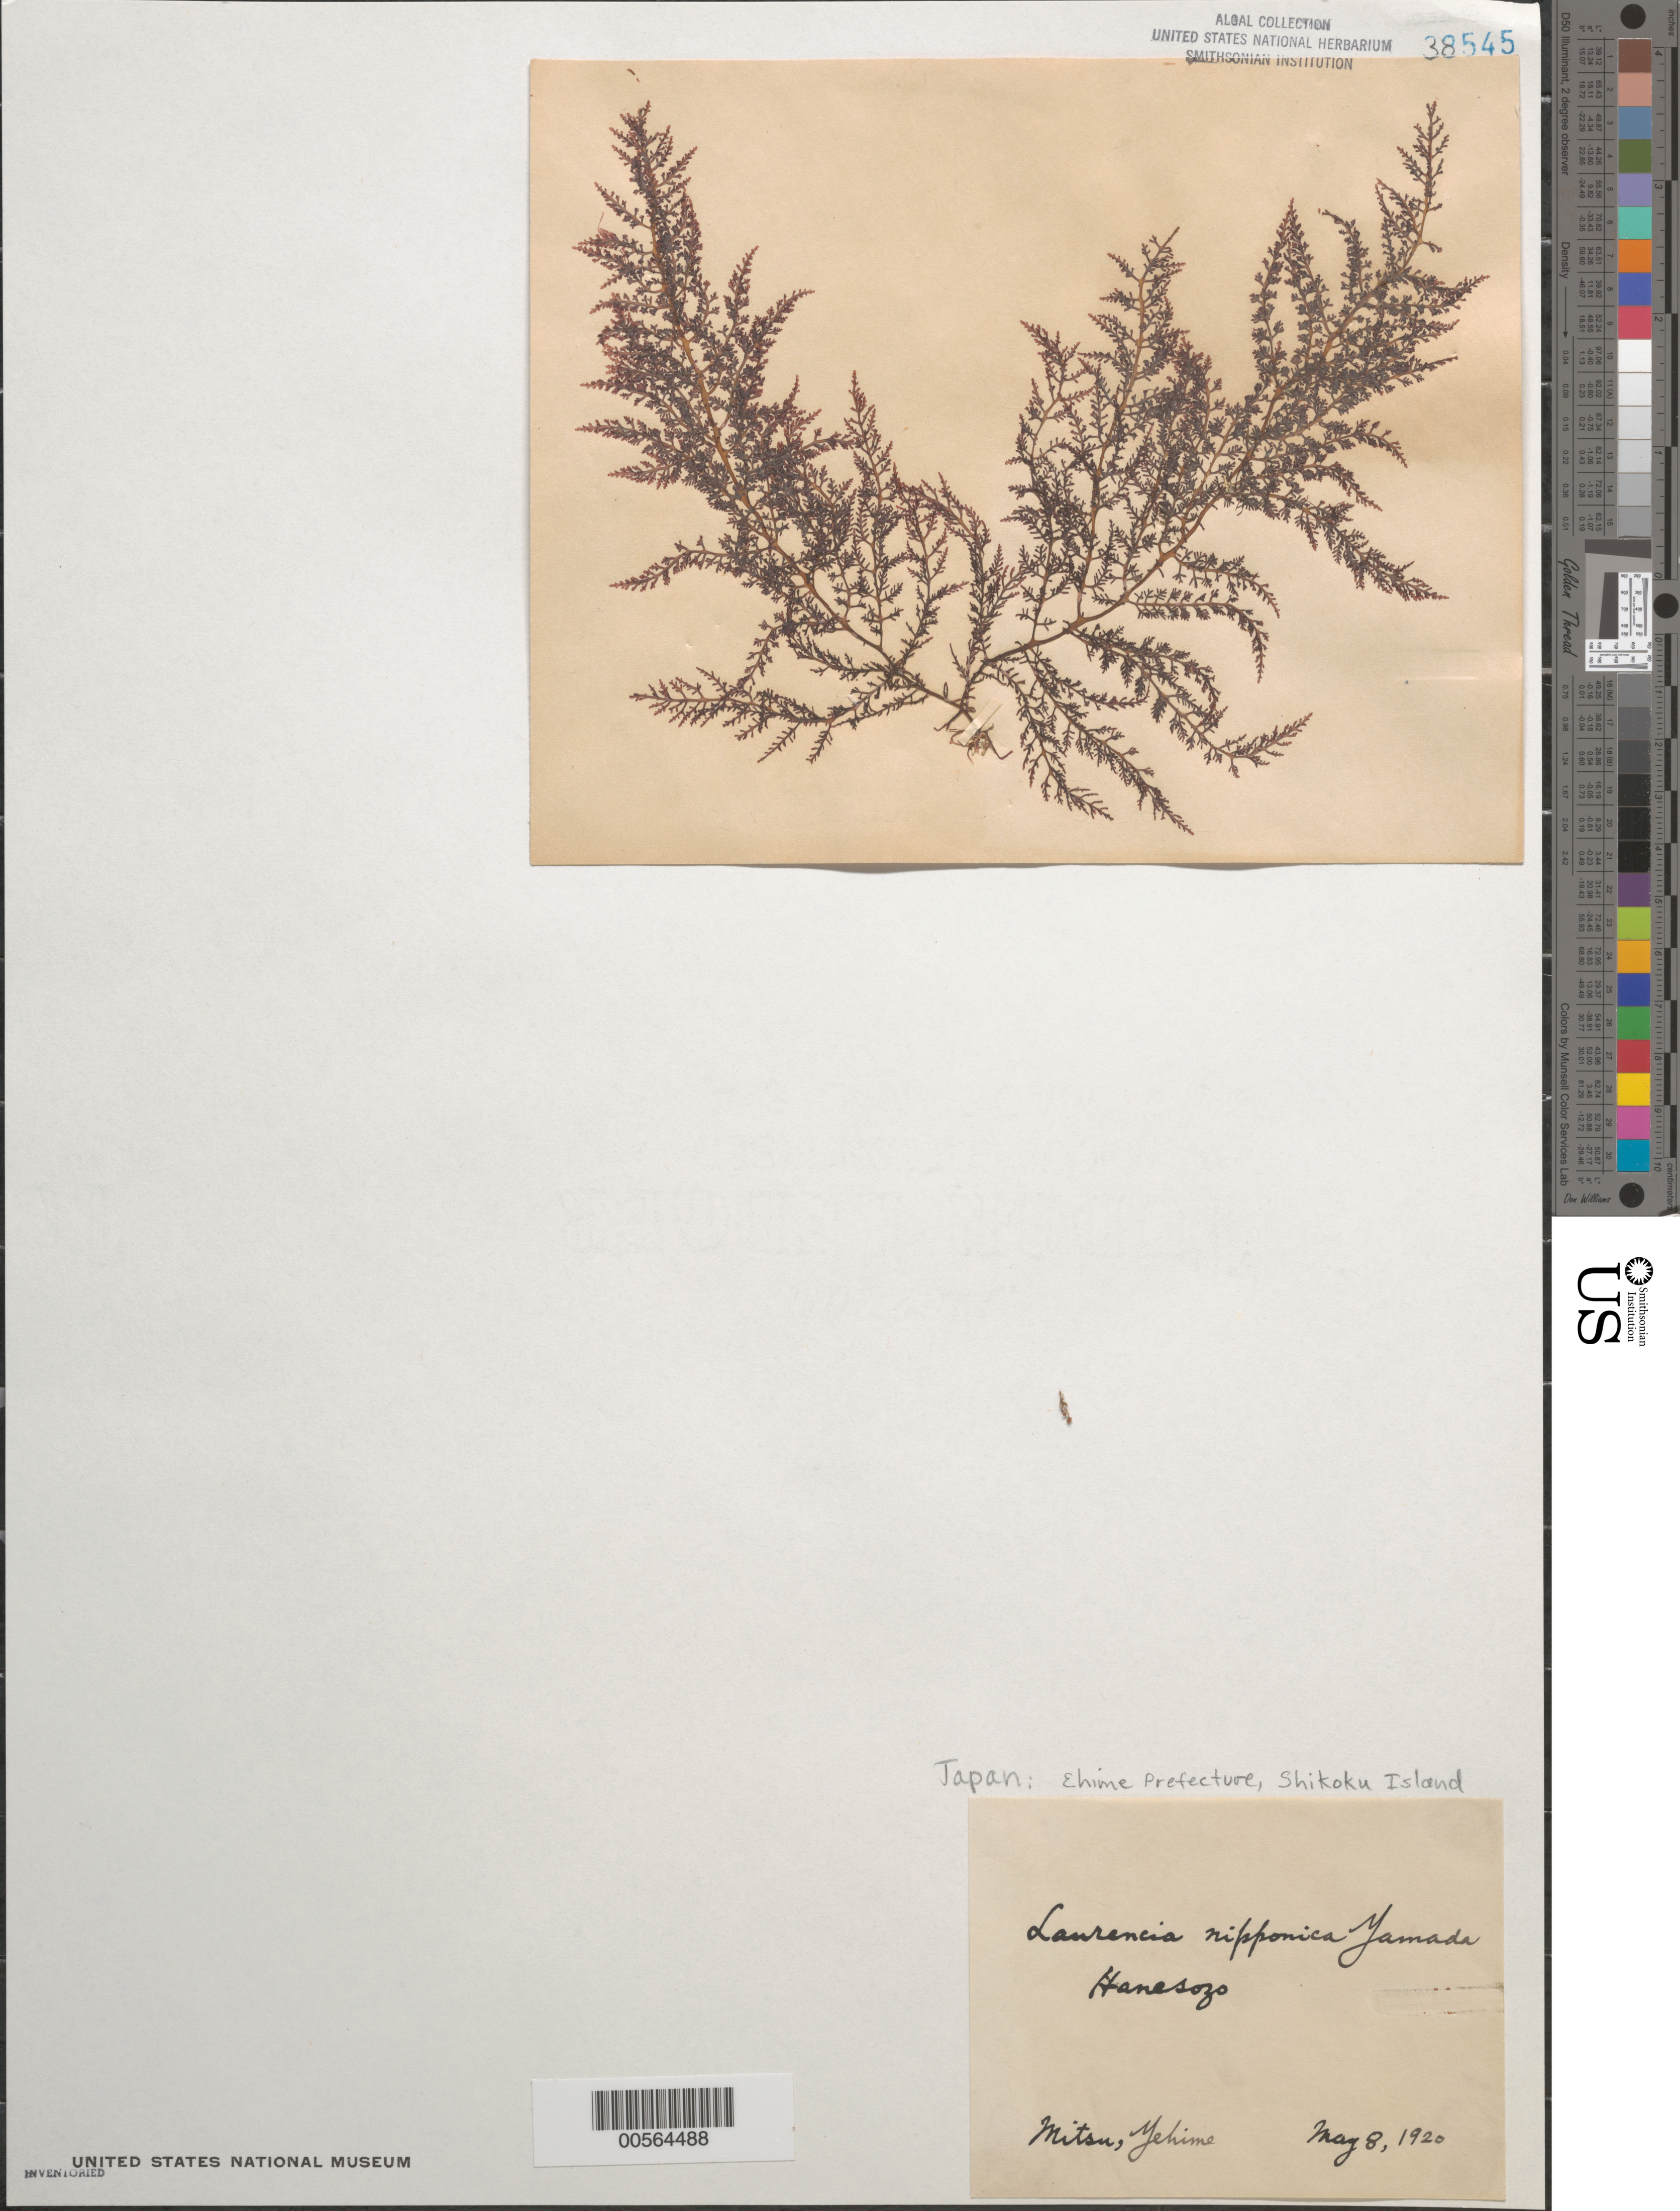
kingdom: Plantae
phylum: Rhodophyta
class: Florideophyceae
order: Ceramiales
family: Rhodomelaceae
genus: Laurencia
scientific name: Laurencia nipponica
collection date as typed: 08 May 1920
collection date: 1920-05-08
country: Japan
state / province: Ehime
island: Shikoku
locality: Mitsu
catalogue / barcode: US 38545